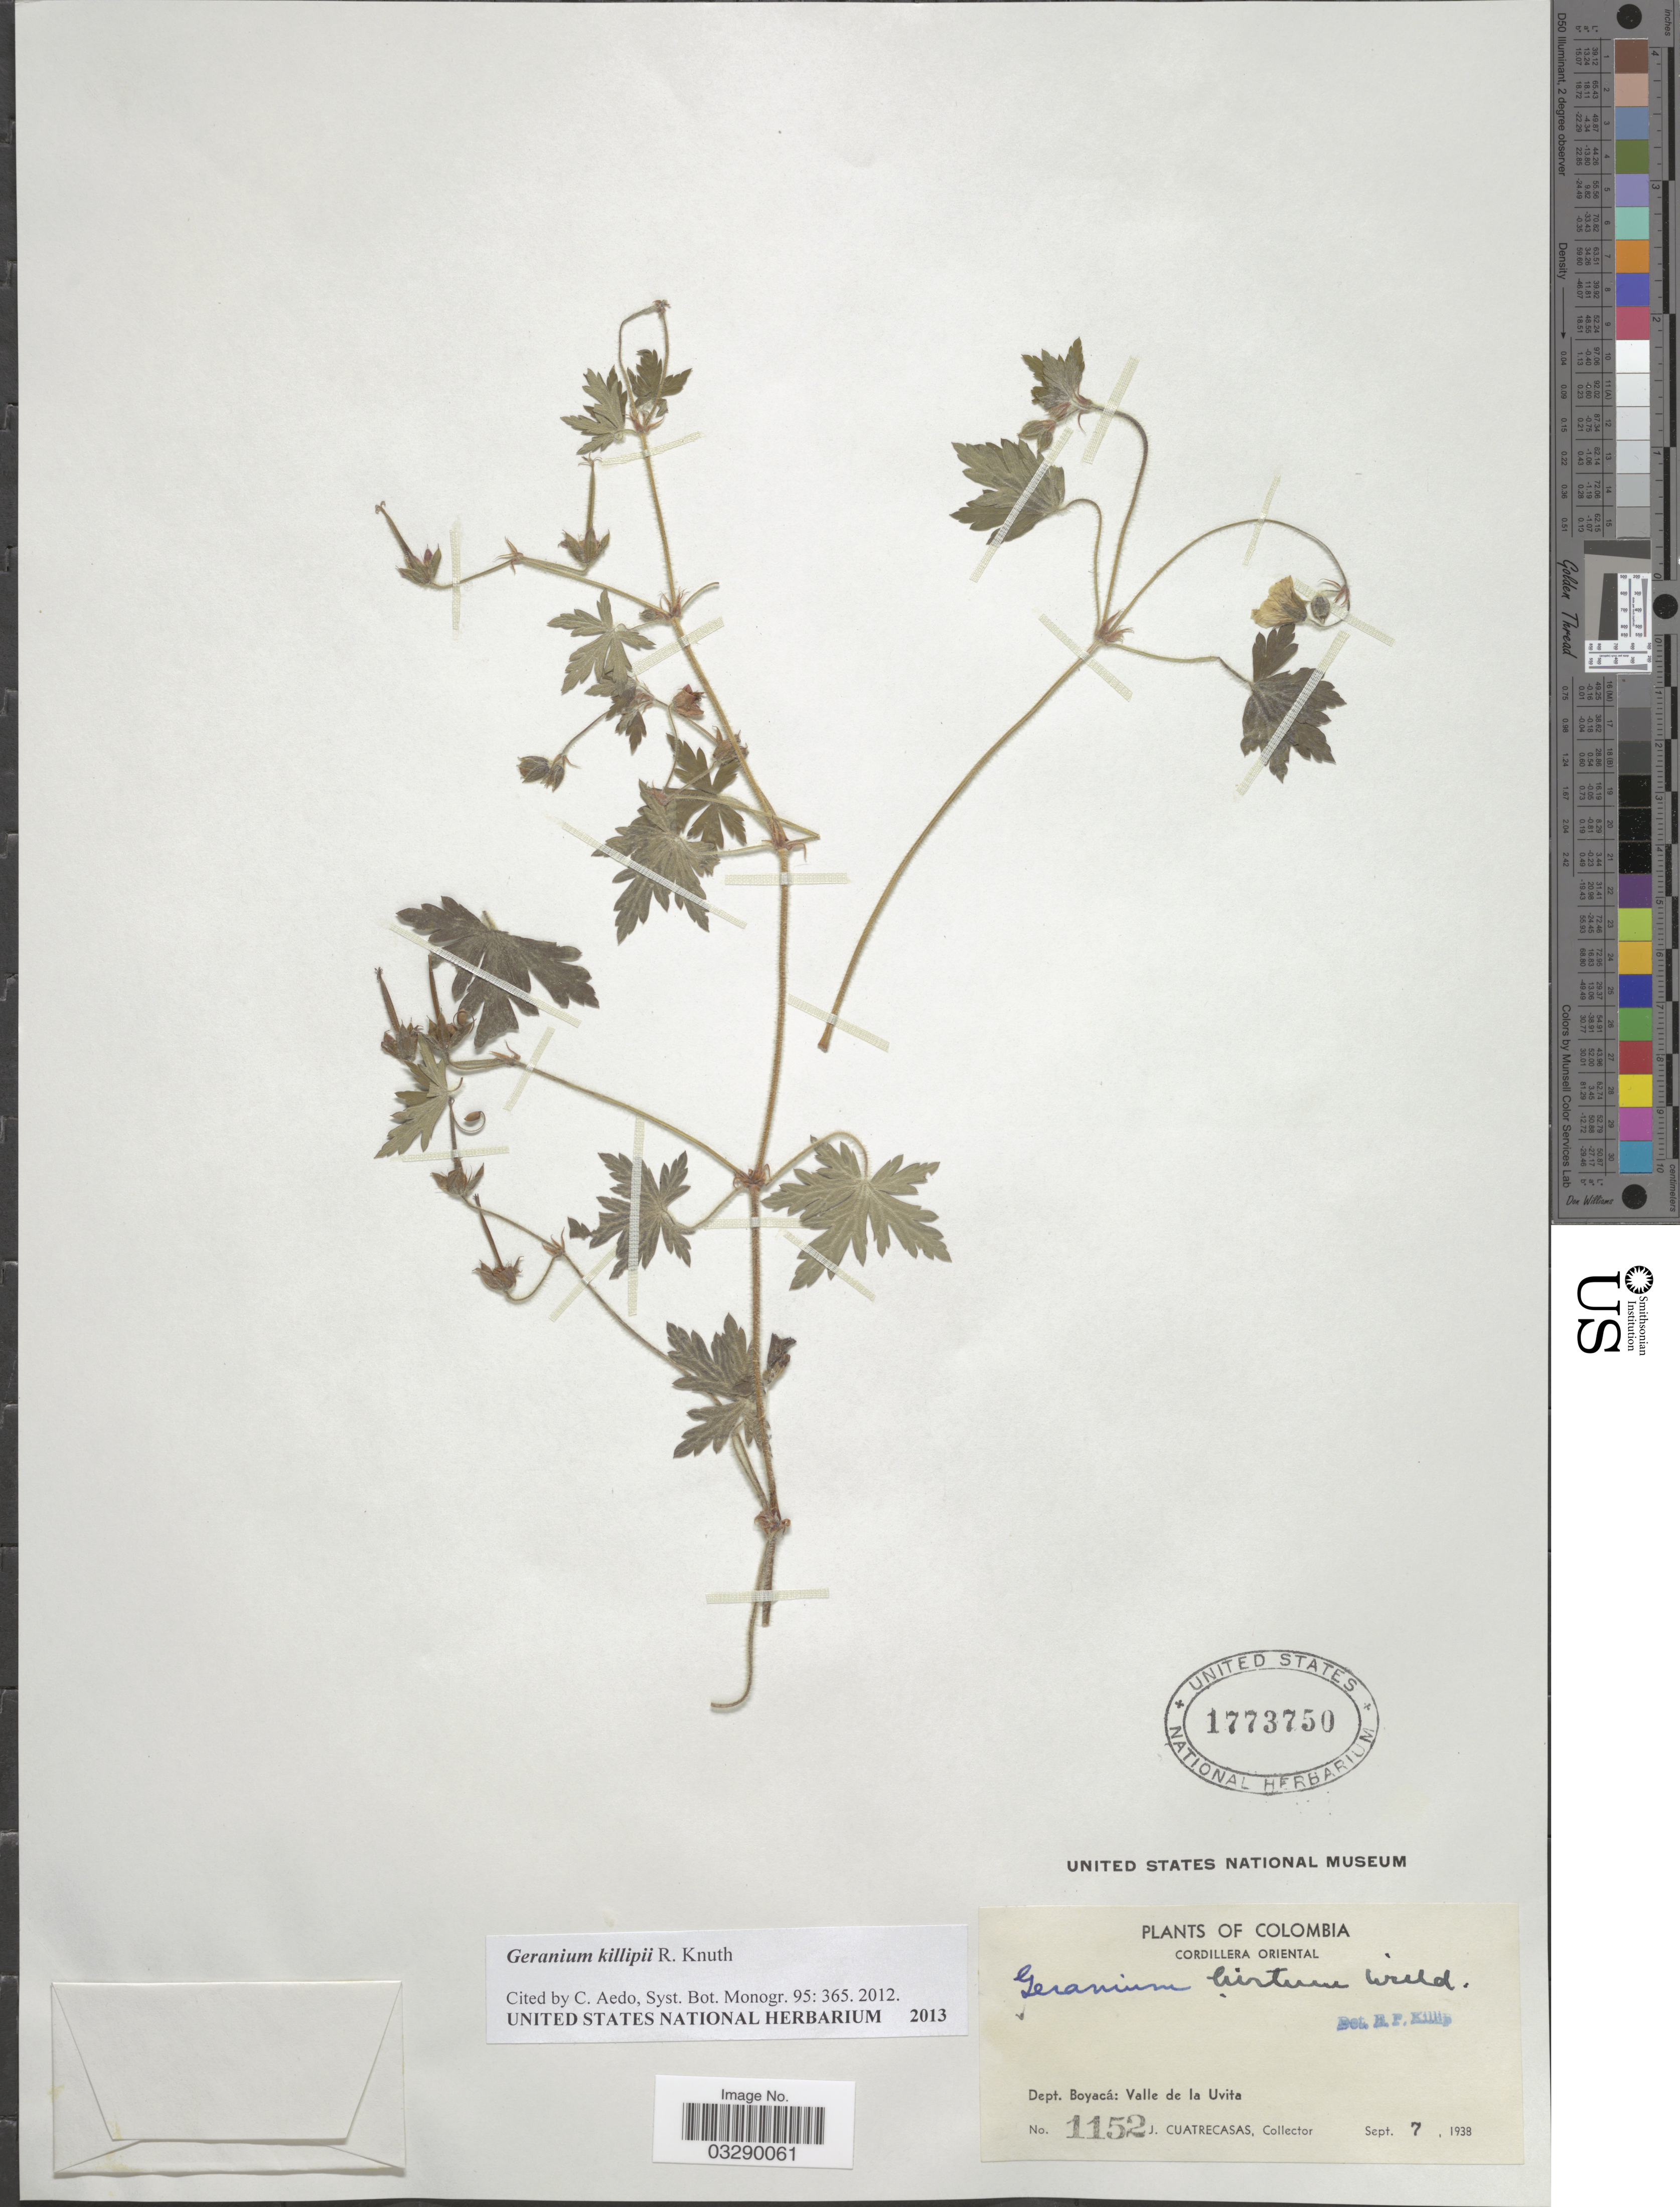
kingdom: Plantae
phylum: Tracheophyta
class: Magnoliopsida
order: Geraniales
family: Geraniaceae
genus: Geranium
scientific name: Geranium killipii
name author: R. Knuth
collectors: J. Cuatrecasas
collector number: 1152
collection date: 1938-09-07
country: Colombia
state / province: Boyacá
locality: Cordillera Oriental. Dept. Boyacá: Valle de la Uvita.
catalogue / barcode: US 1773750